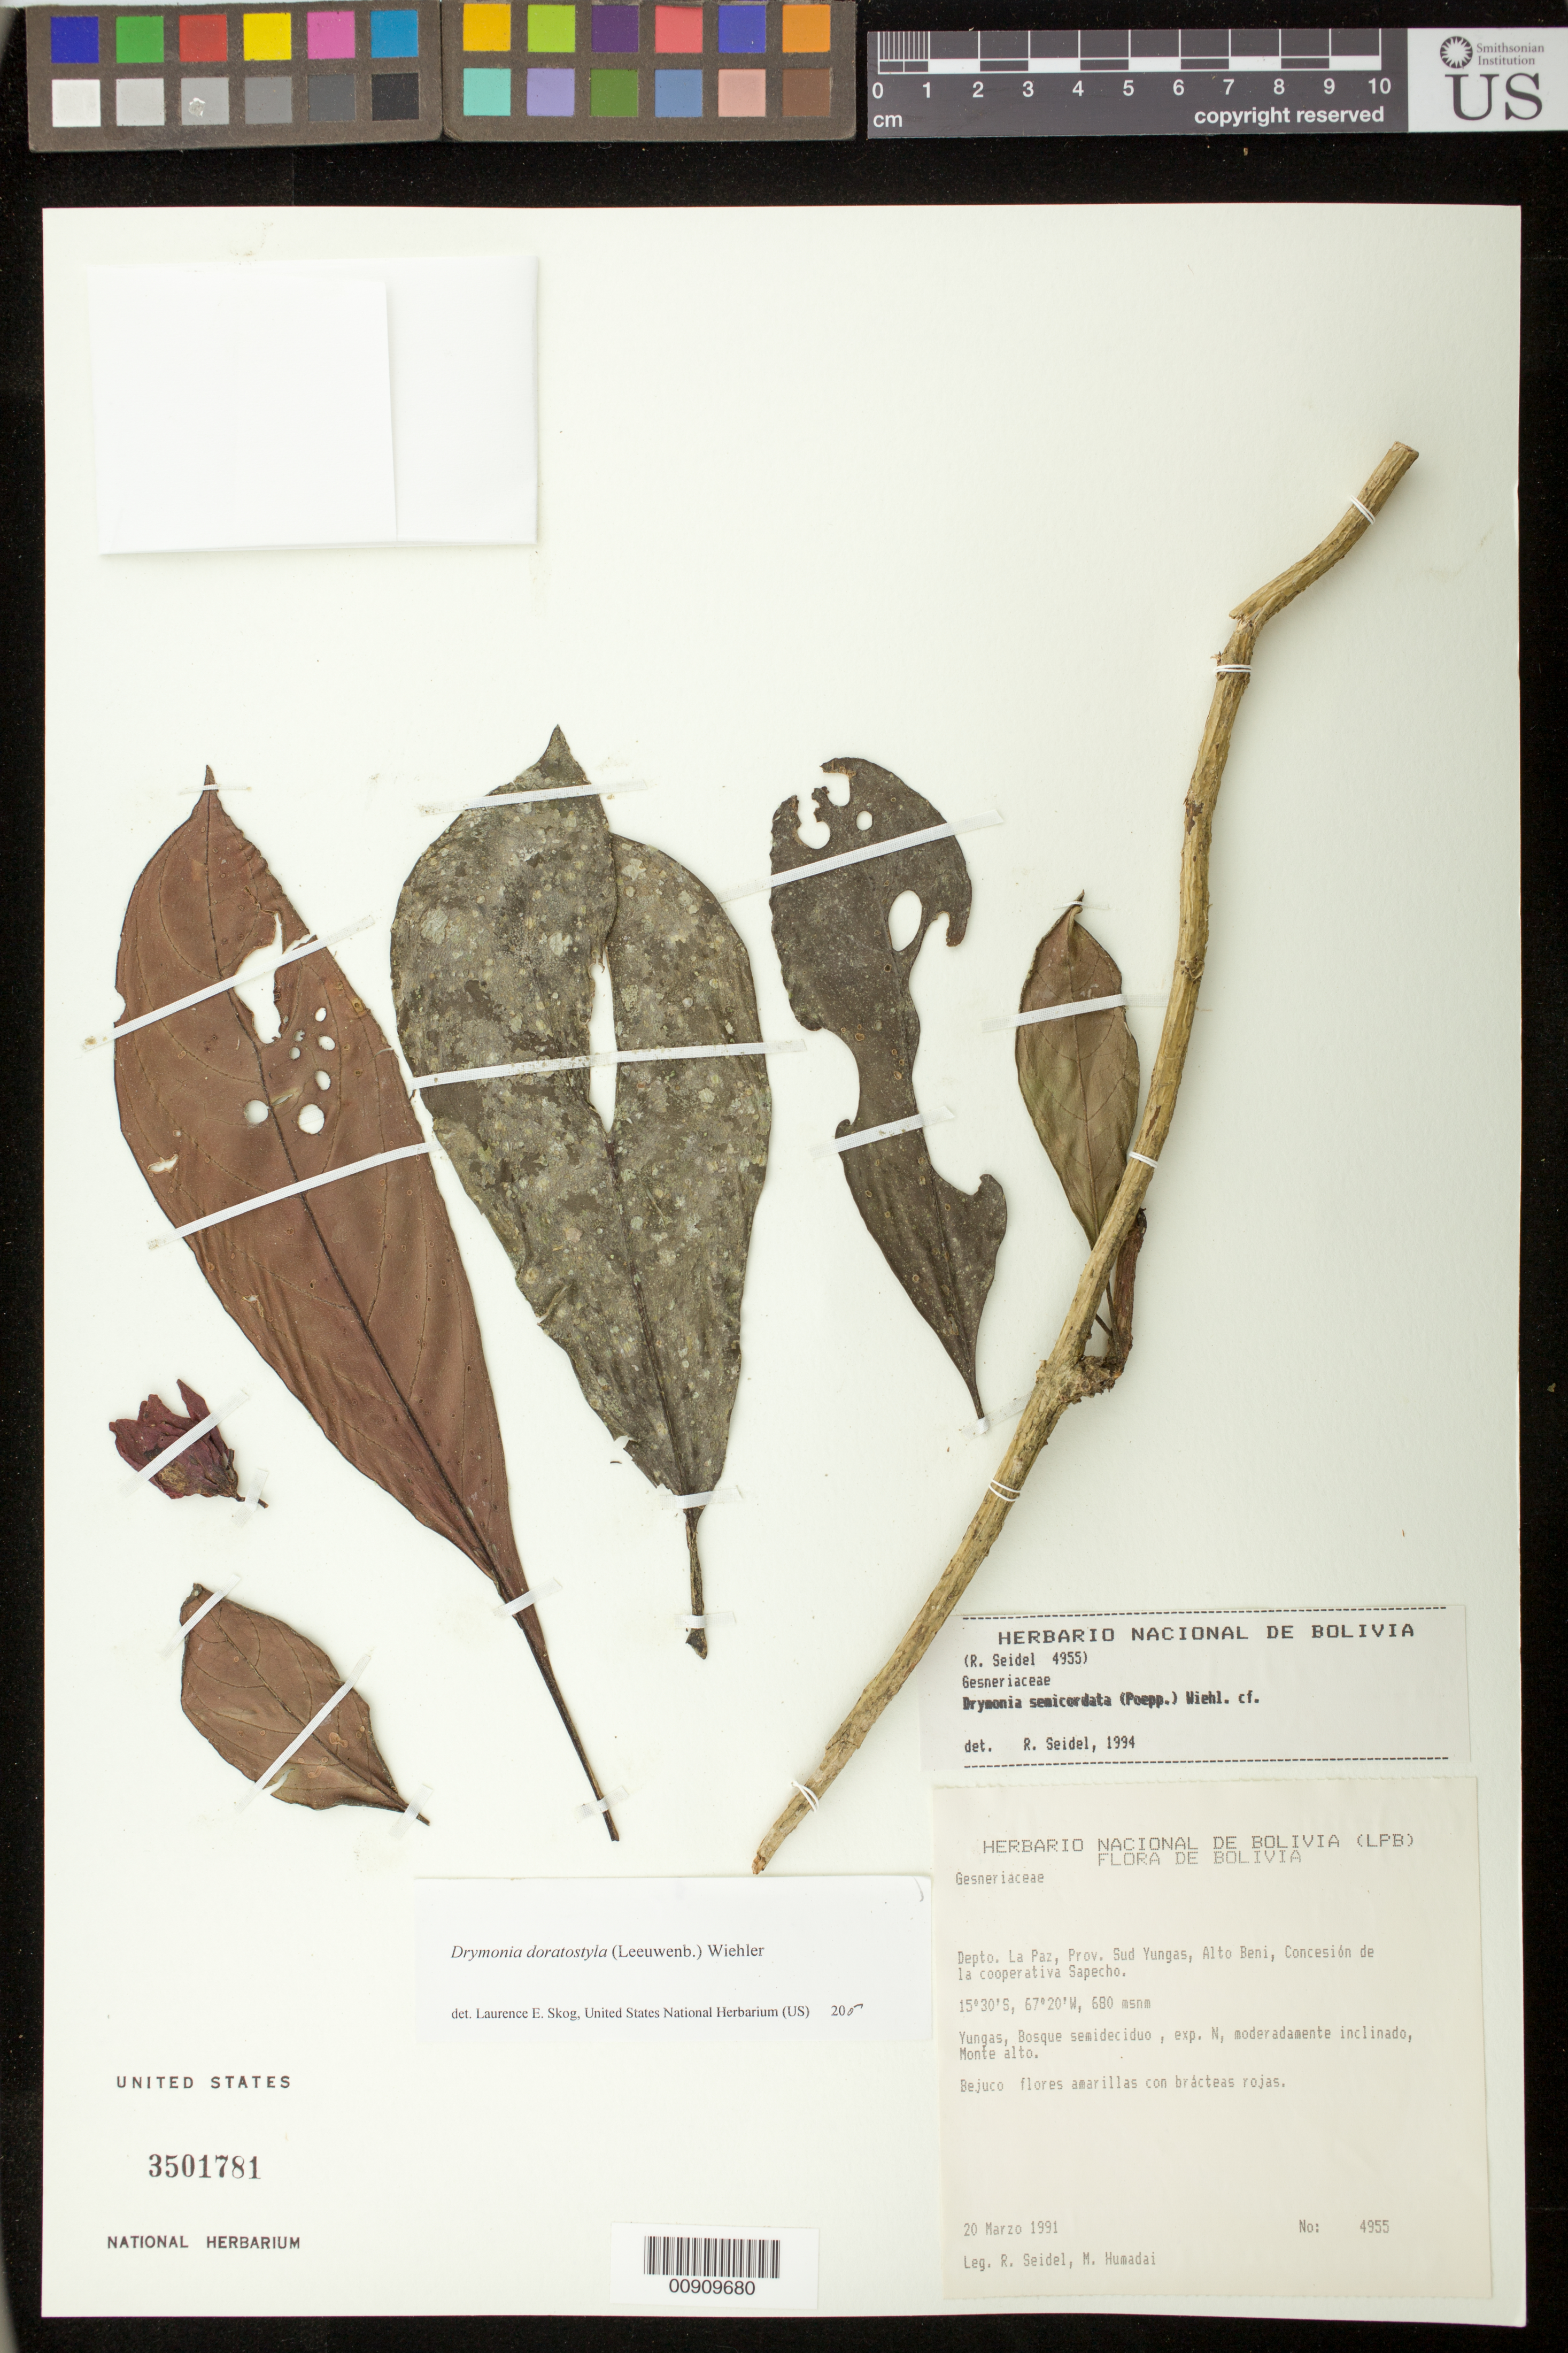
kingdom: Plantae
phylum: Tracheophyta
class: Magnoliopsida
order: Lamiales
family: Gesneriaceae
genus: Drymonia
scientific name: Drymonia doratostyla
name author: (Leeuwenb.) Wiehler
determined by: Skog, Laurence E.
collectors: R. Seidel & M. Humadai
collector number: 4955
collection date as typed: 20 Mar 1991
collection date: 1991-03-20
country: Bolivia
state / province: La Paz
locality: Depto. La Paz, Prov. Sud Yungas, Alto Beni, concesión de la cooperativa Sapecho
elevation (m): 680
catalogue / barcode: US 3501781